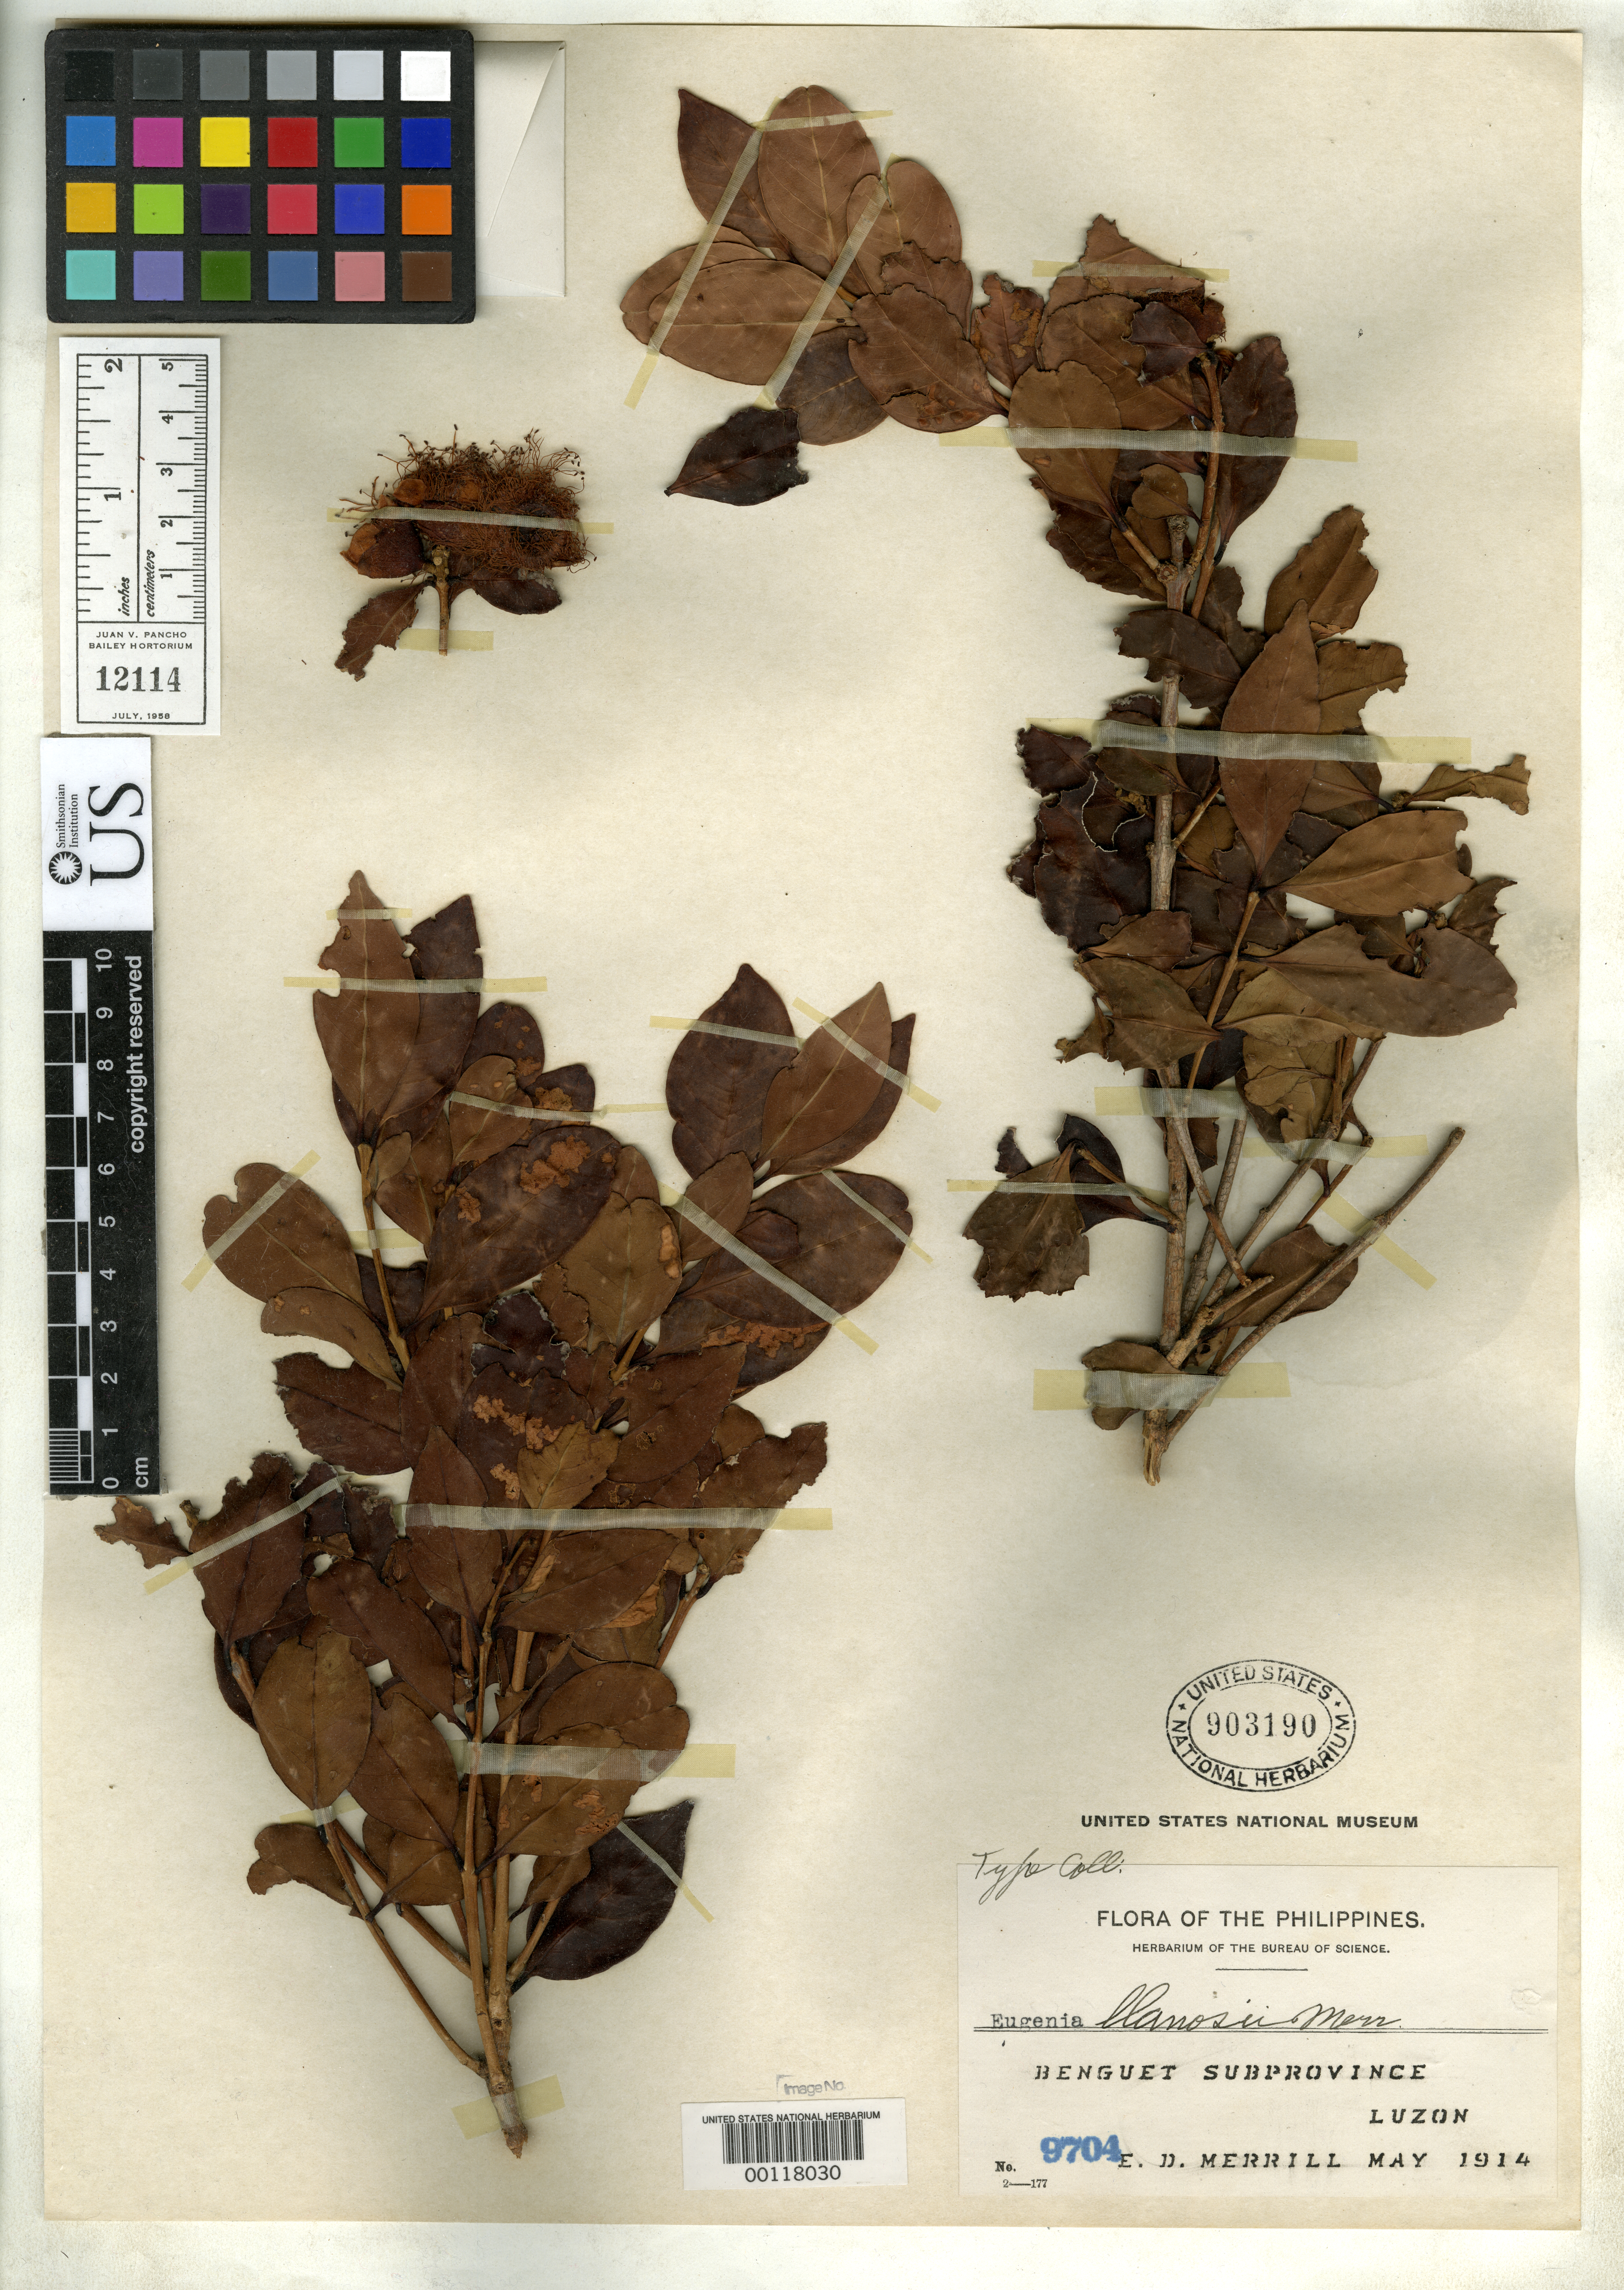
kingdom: Plantae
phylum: Tracheophyta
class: Magnoliopsida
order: Myrtales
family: Myrtaceae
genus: Eugenia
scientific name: Eugenia llanosii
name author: Merr.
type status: Isotype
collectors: E. D. Merrill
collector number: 9704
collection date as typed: May 1914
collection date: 1914-05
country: Philippines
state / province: Cordillera (Administrative Region)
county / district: Benguet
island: Luzon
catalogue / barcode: US 903190